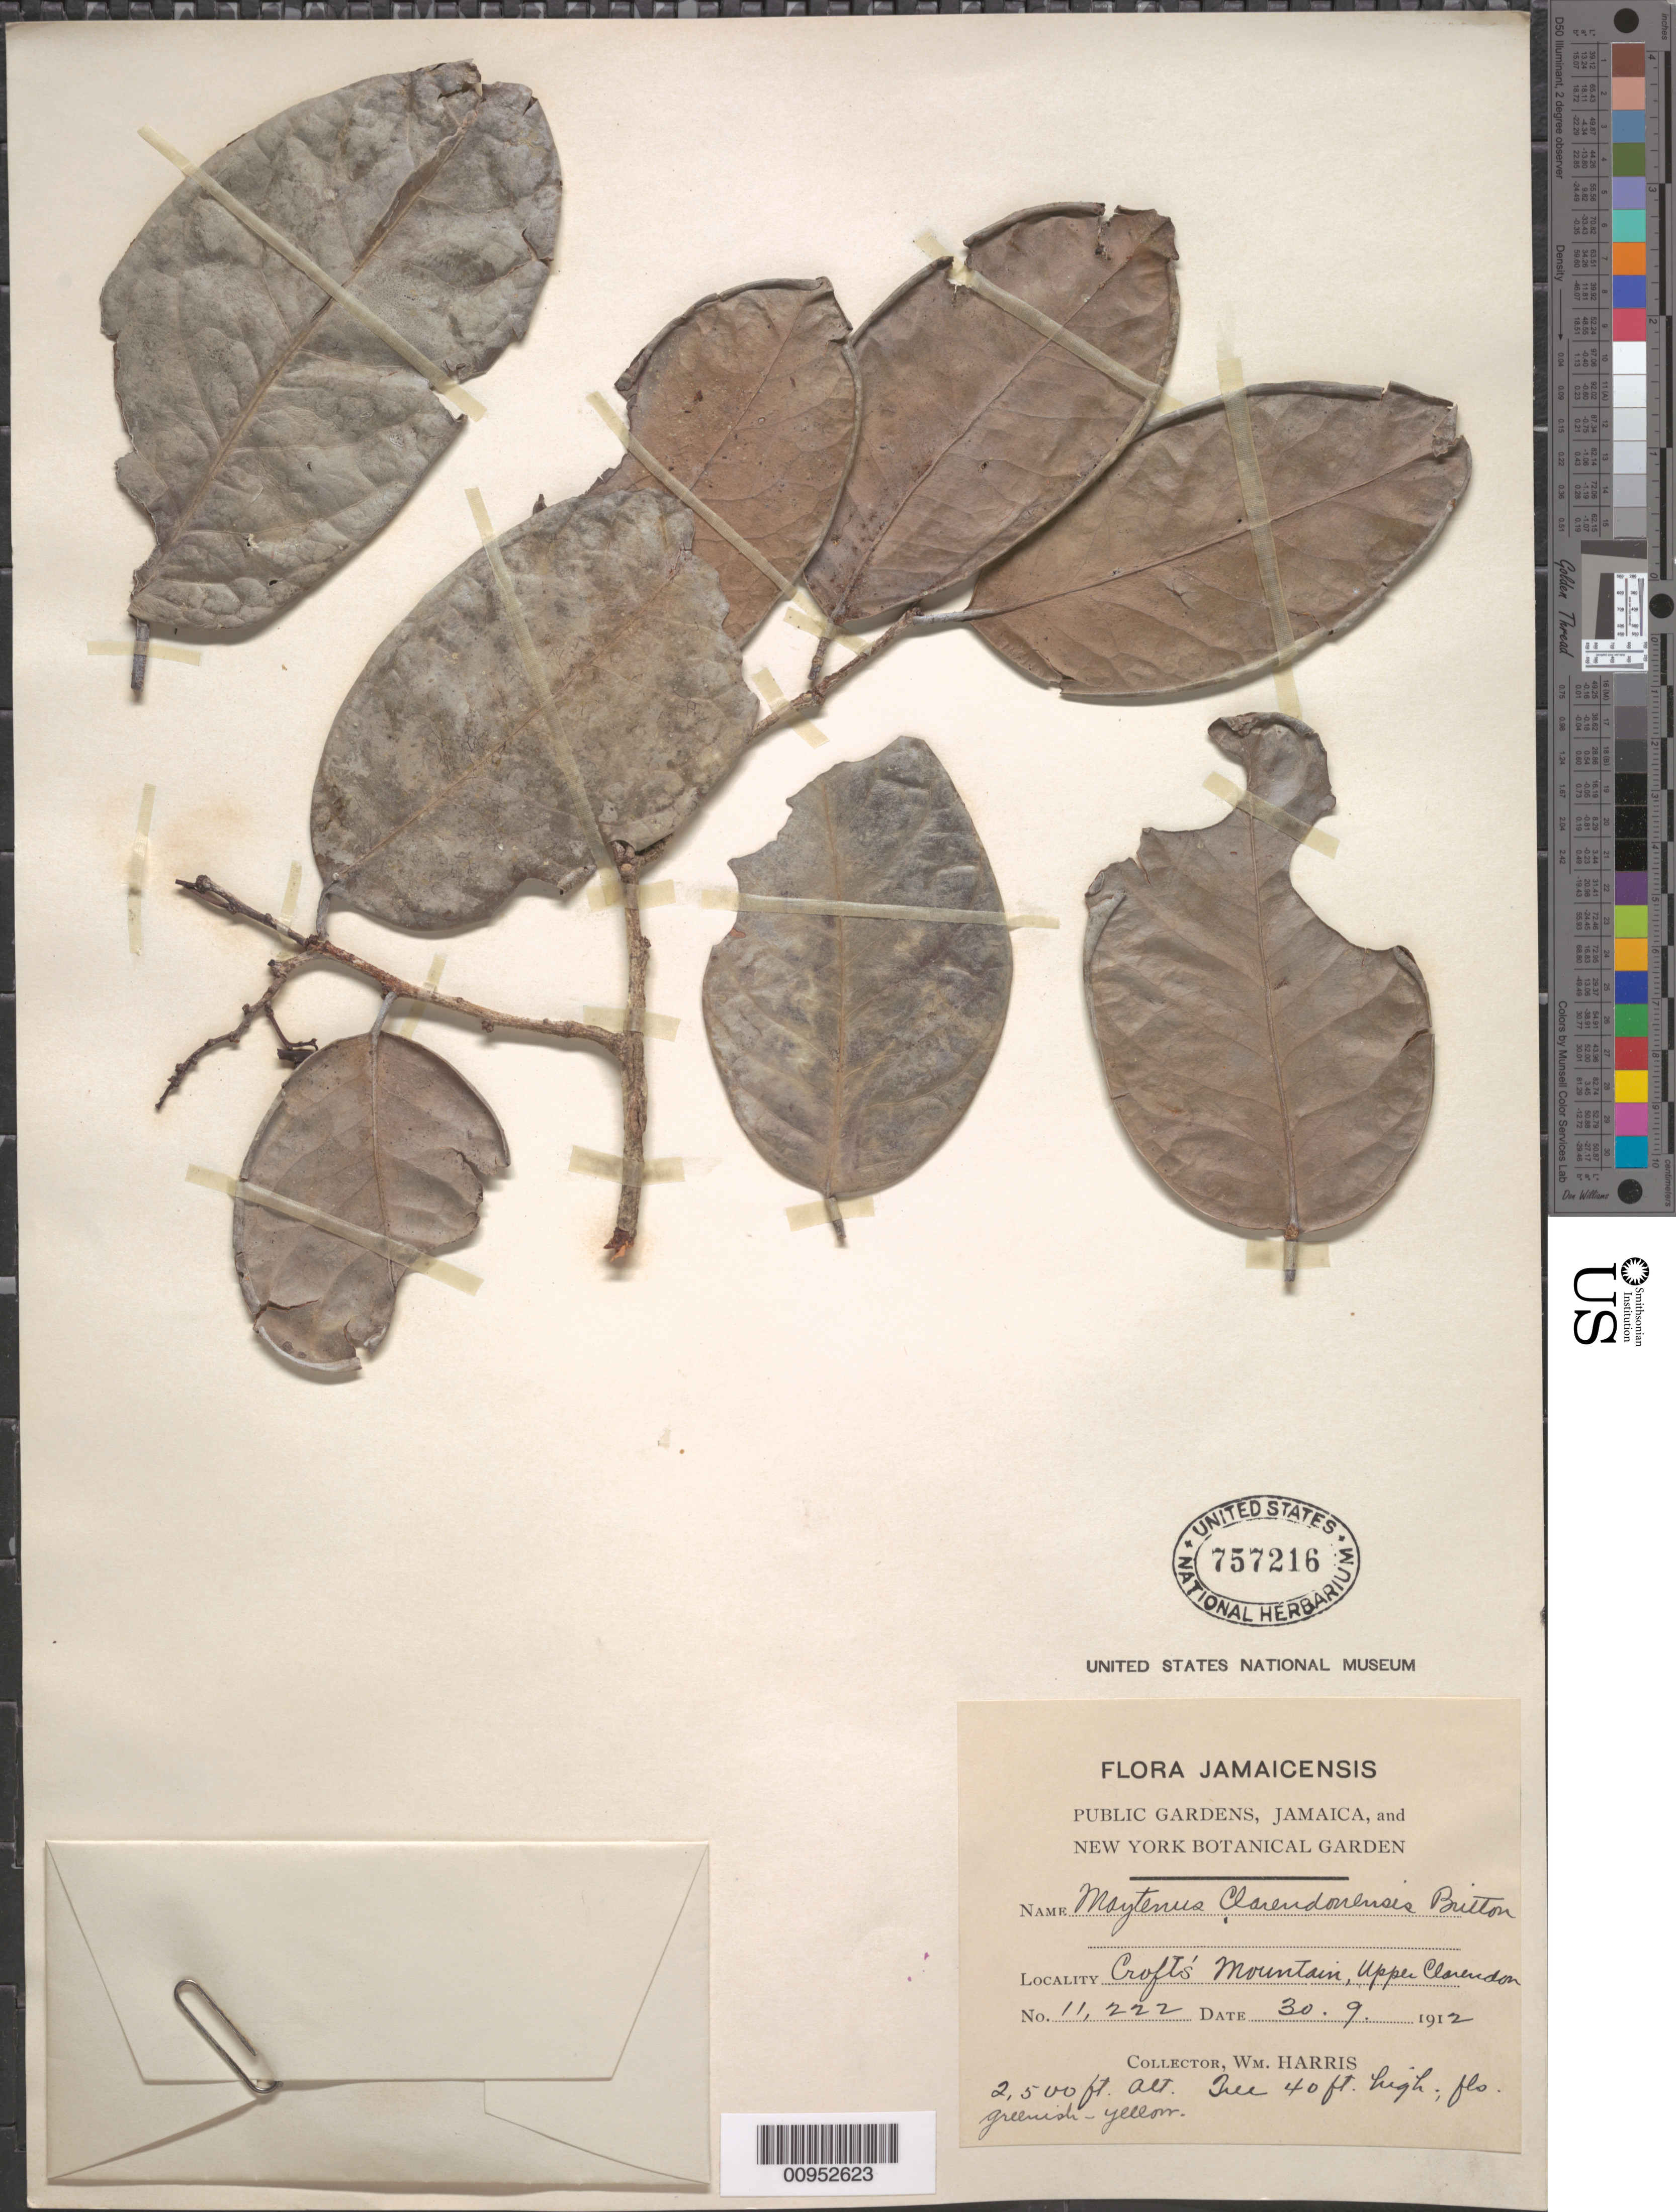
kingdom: Plantae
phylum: Tracheophyta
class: Magnoliopsida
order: Celastrales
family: Celastraceae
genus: Maytenus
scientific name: Maytenus clarendonensis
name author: Britton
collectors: W. H. Harris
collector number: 11222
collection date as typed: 30 Sep 1912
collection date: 1912-09-30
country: Jamaica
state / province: Clarendon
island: Jamaica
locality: Upper Clarendon, Croft's Mountain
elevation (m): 762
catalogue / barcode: US 757216